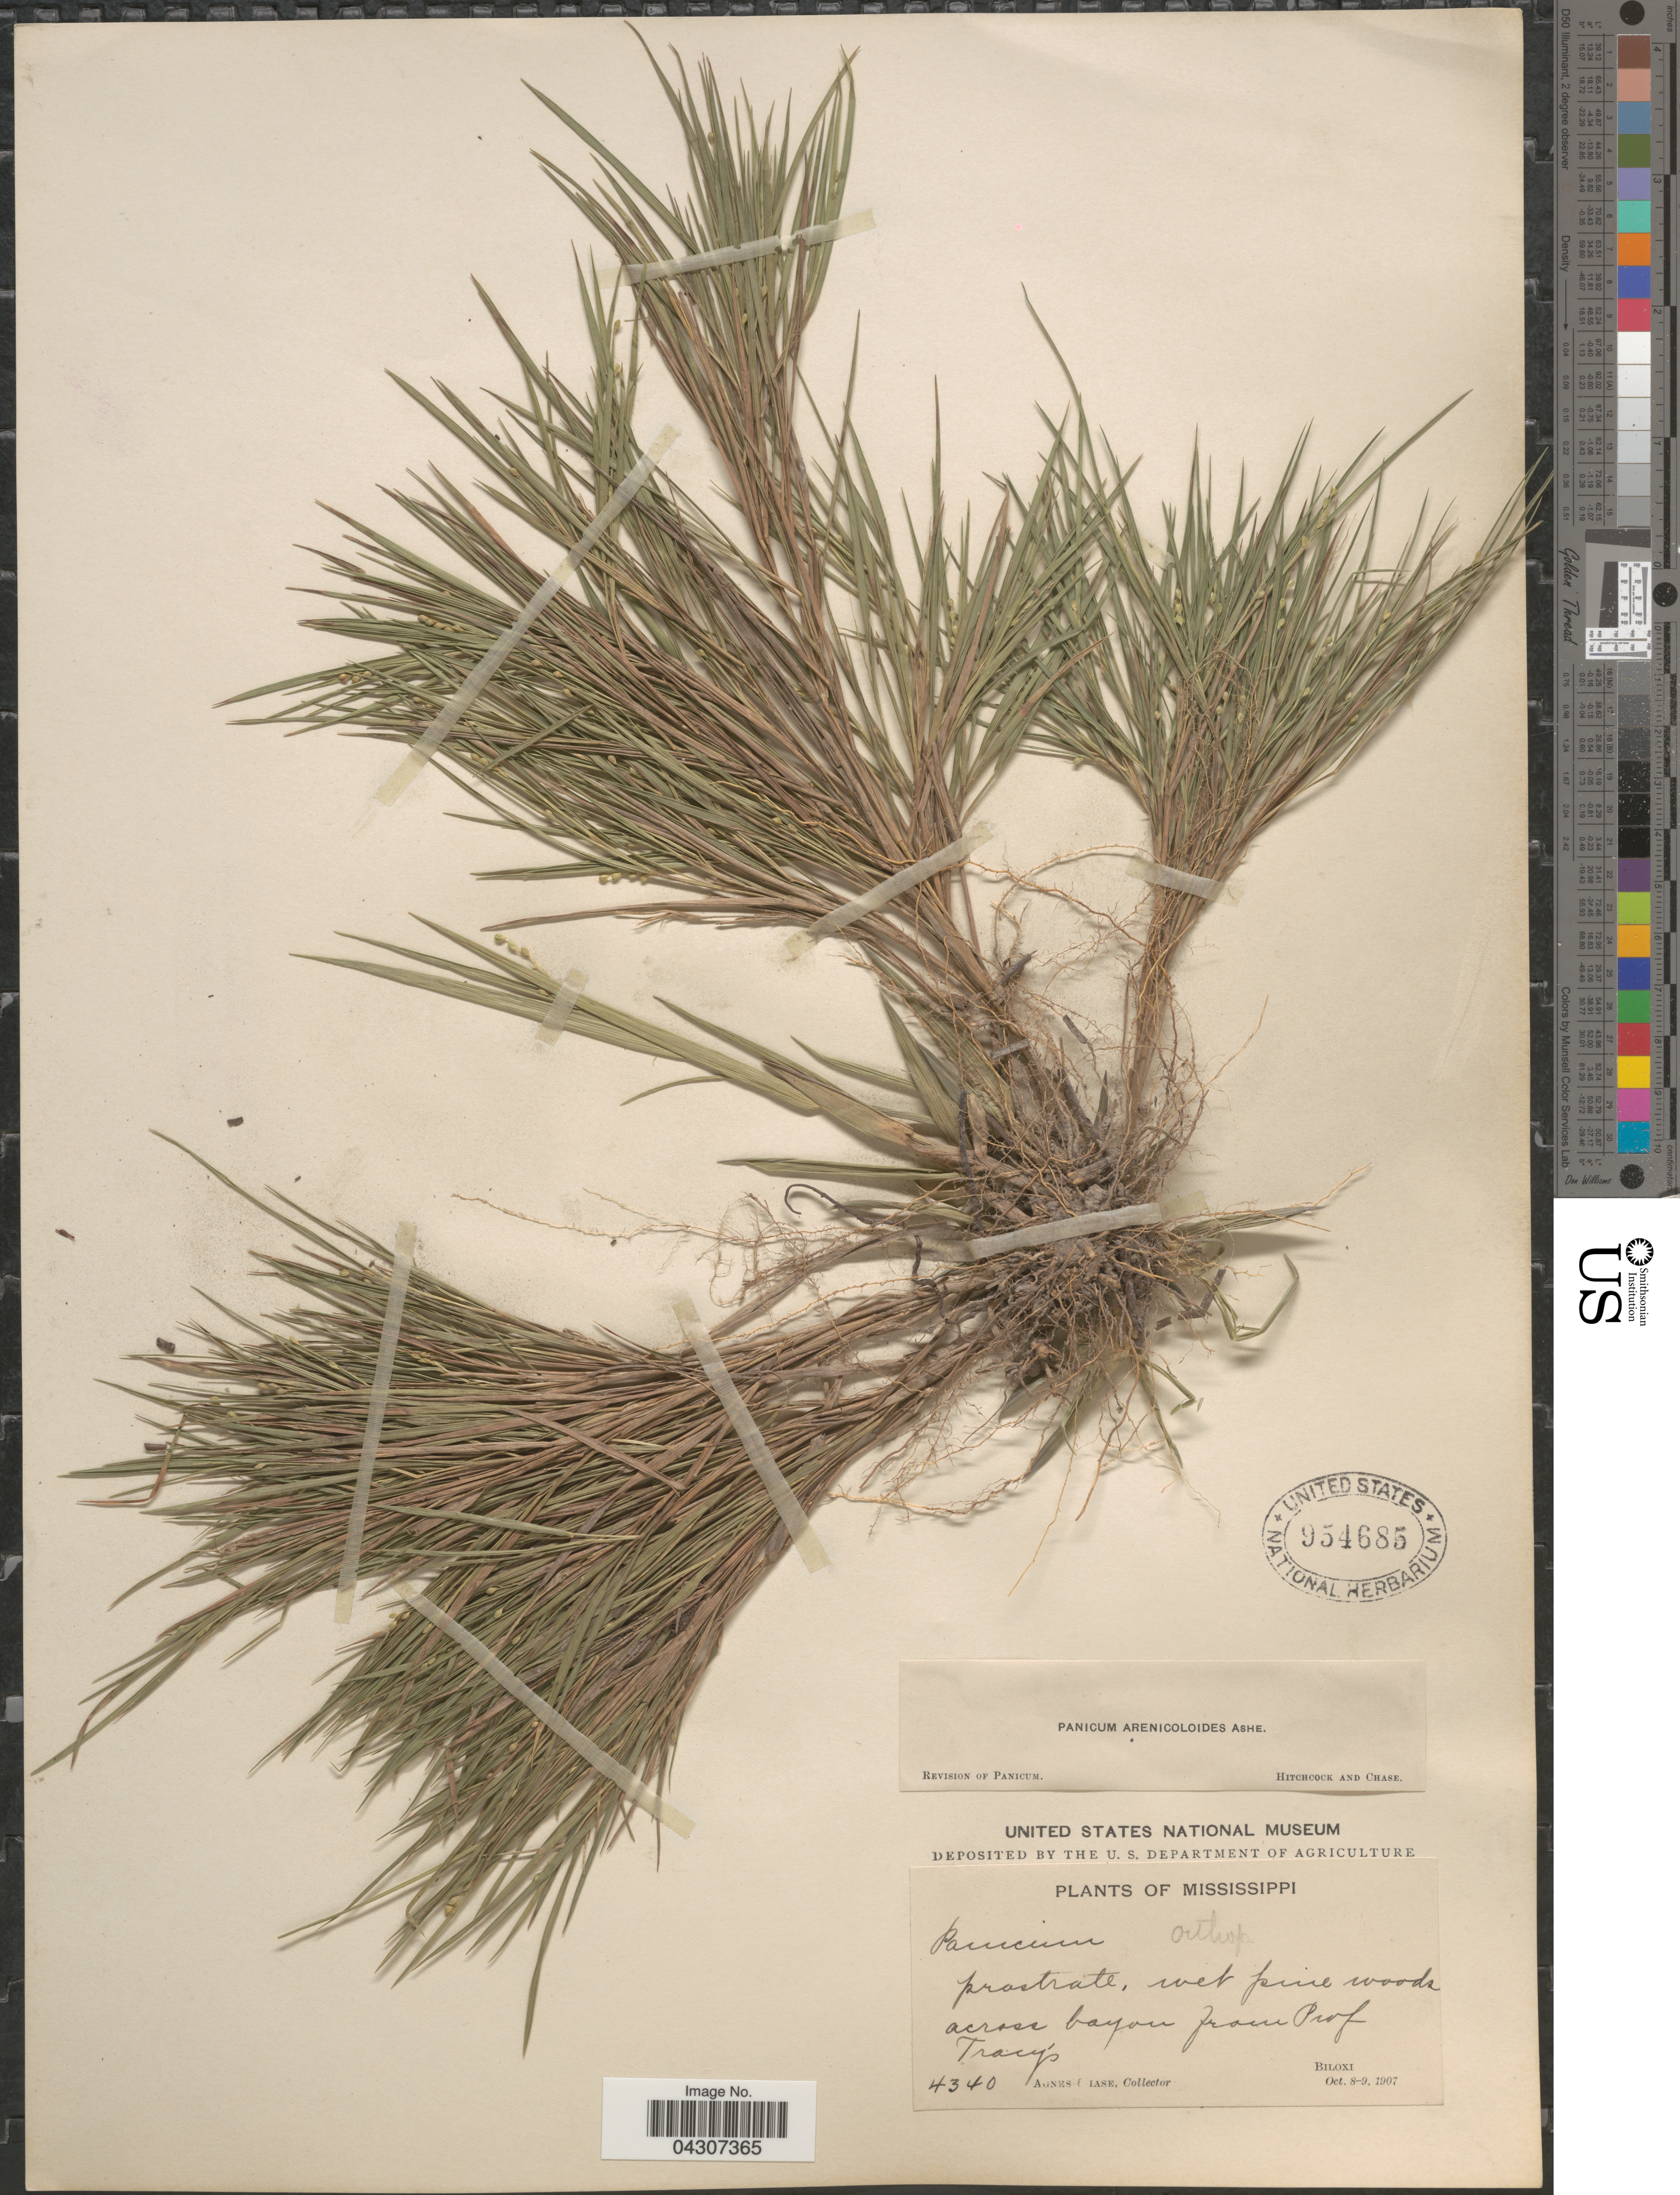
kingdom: Plantae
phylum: Tracheophyta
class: Liliopsida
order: Poales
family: Poaceae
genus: Dichanthelium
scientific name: Dichanthelium aciculare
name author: (Desv. ex Poir.) Gould & C.A. Clark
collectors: A. Chase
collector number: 4340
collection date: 1907-10-08/1907-10-09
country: United States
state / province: Mississippi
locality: Prostrate, wet pine woods across bayou from Prof Tracy's. Biloxi.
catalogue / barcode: US 954685